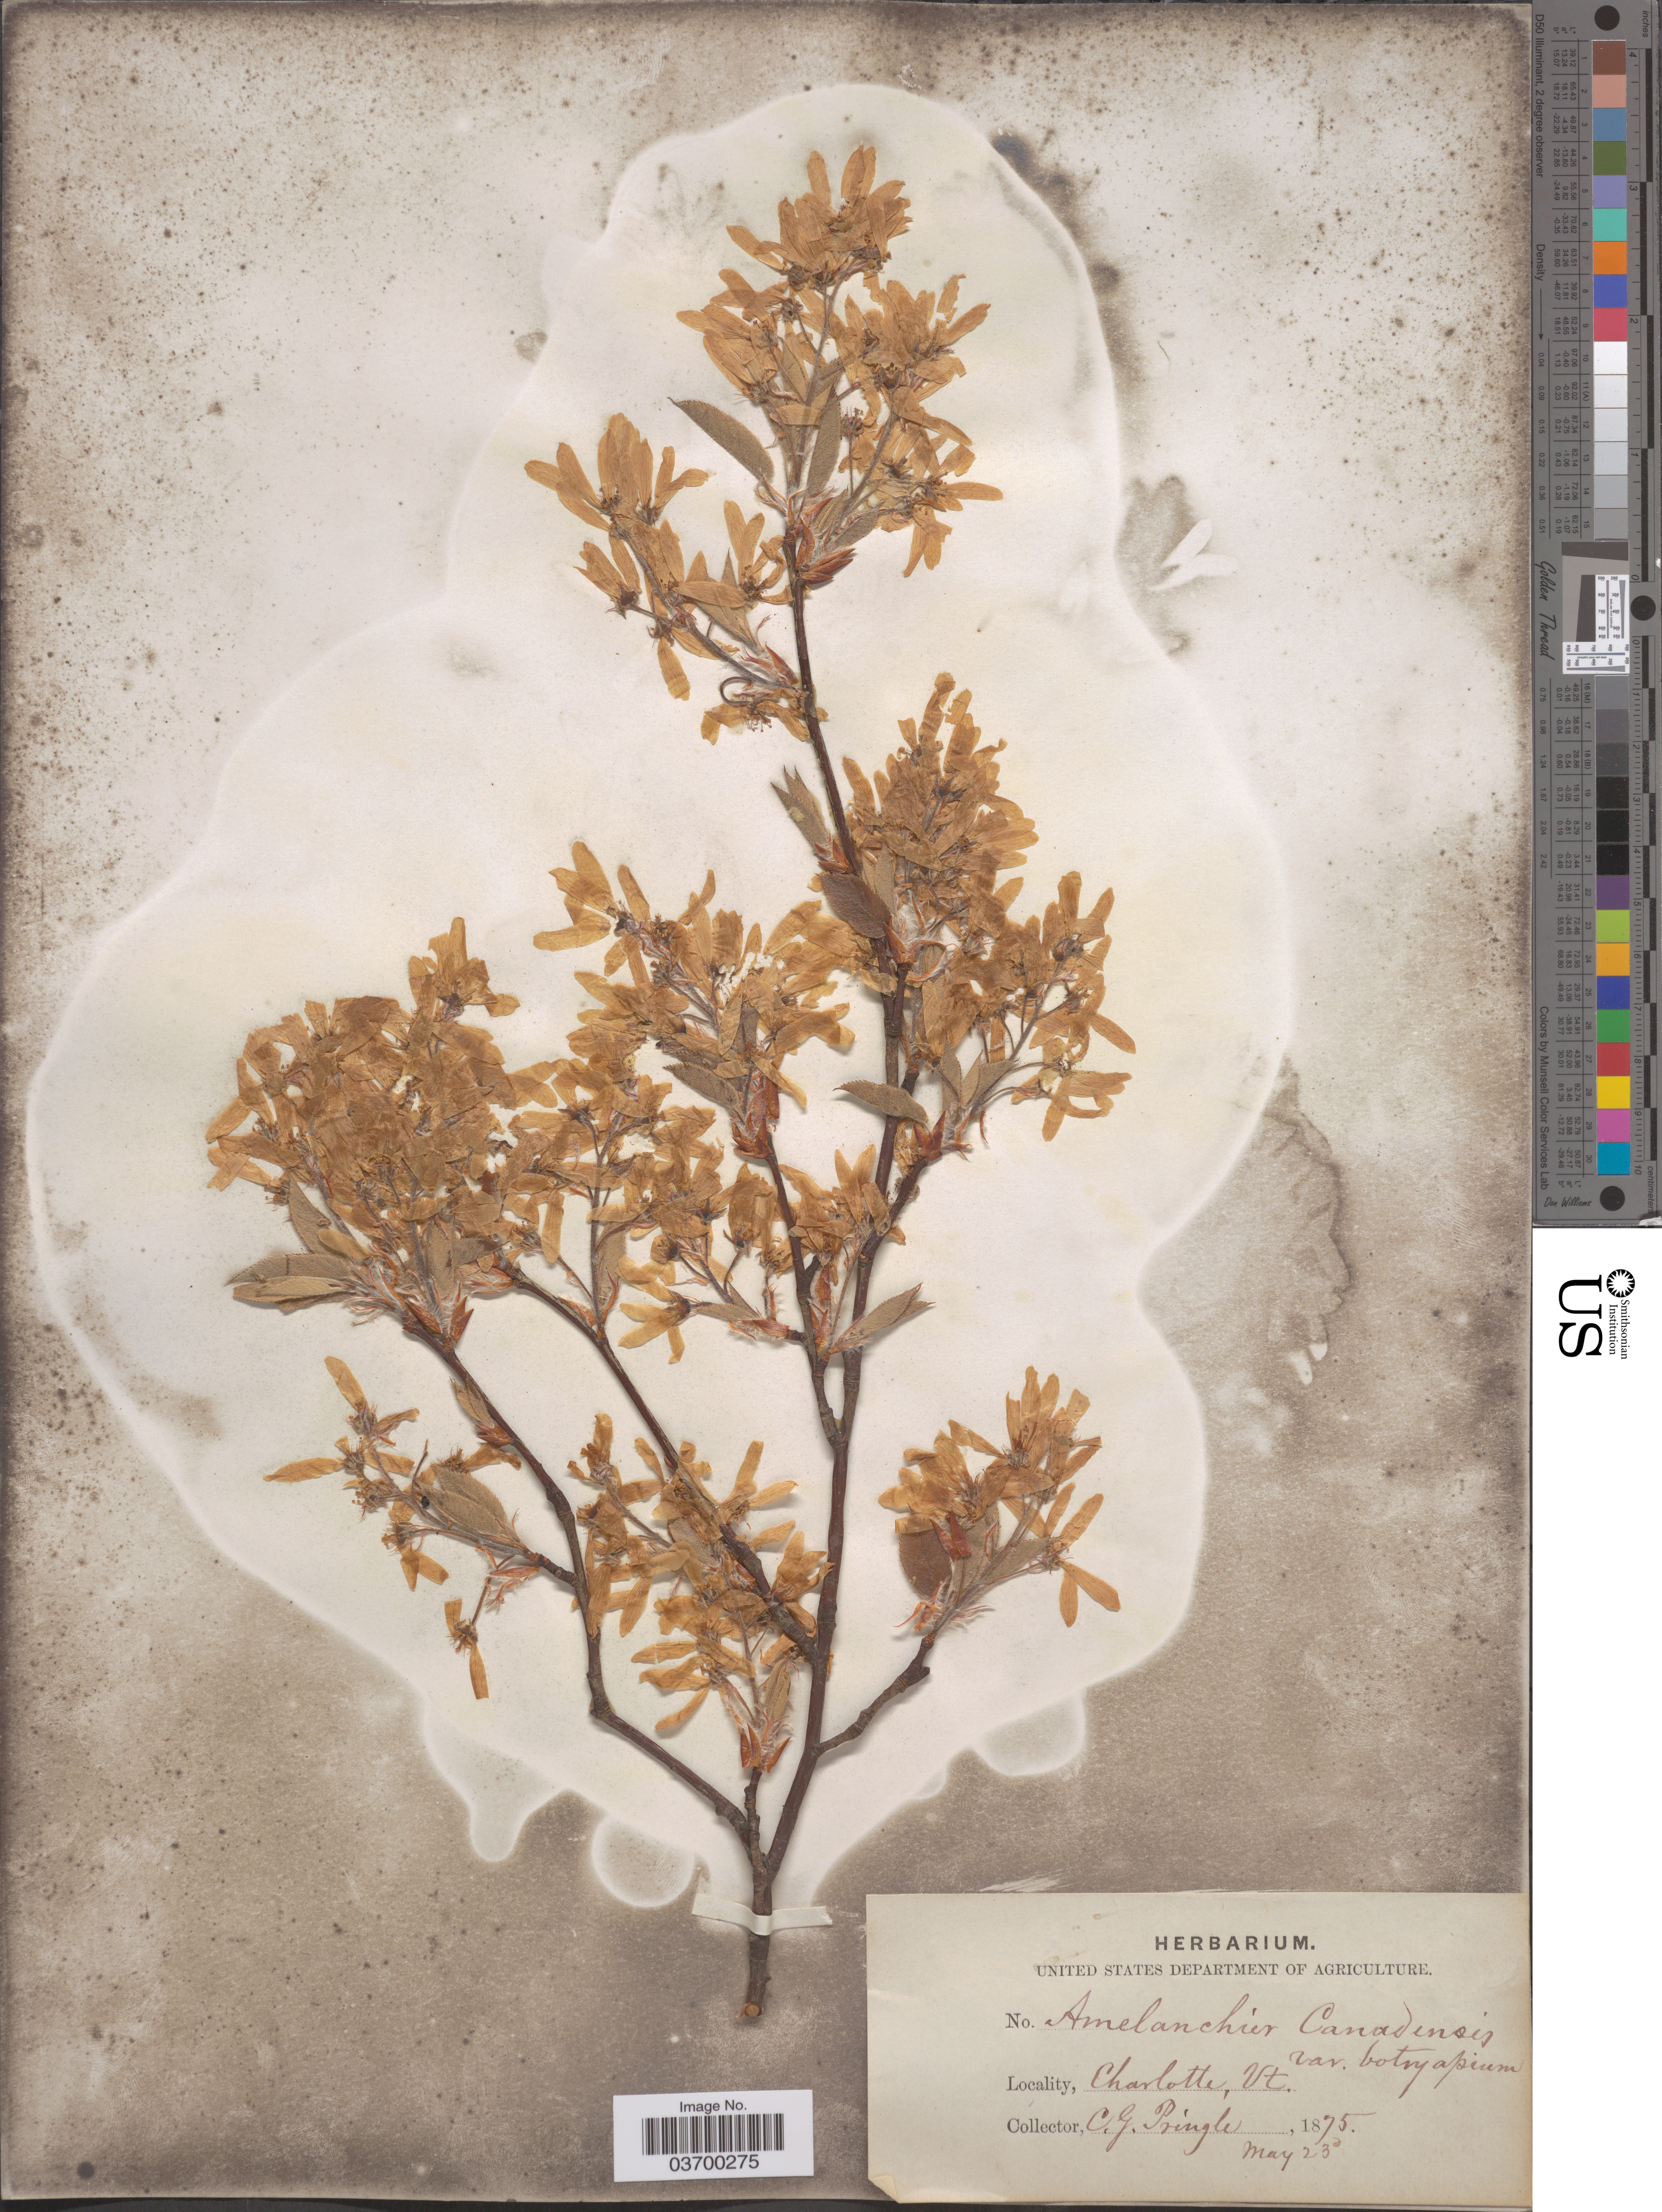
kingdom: Plantae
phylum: Tracheophyta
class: Magnoliopsida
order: Rosales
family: Rosaceae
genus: Amelanchier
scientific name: Amelanchier botryapium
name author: DC.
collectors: C. G. Pringle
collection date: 1875-05-23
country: United States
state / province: Vermont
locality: Charlotte.